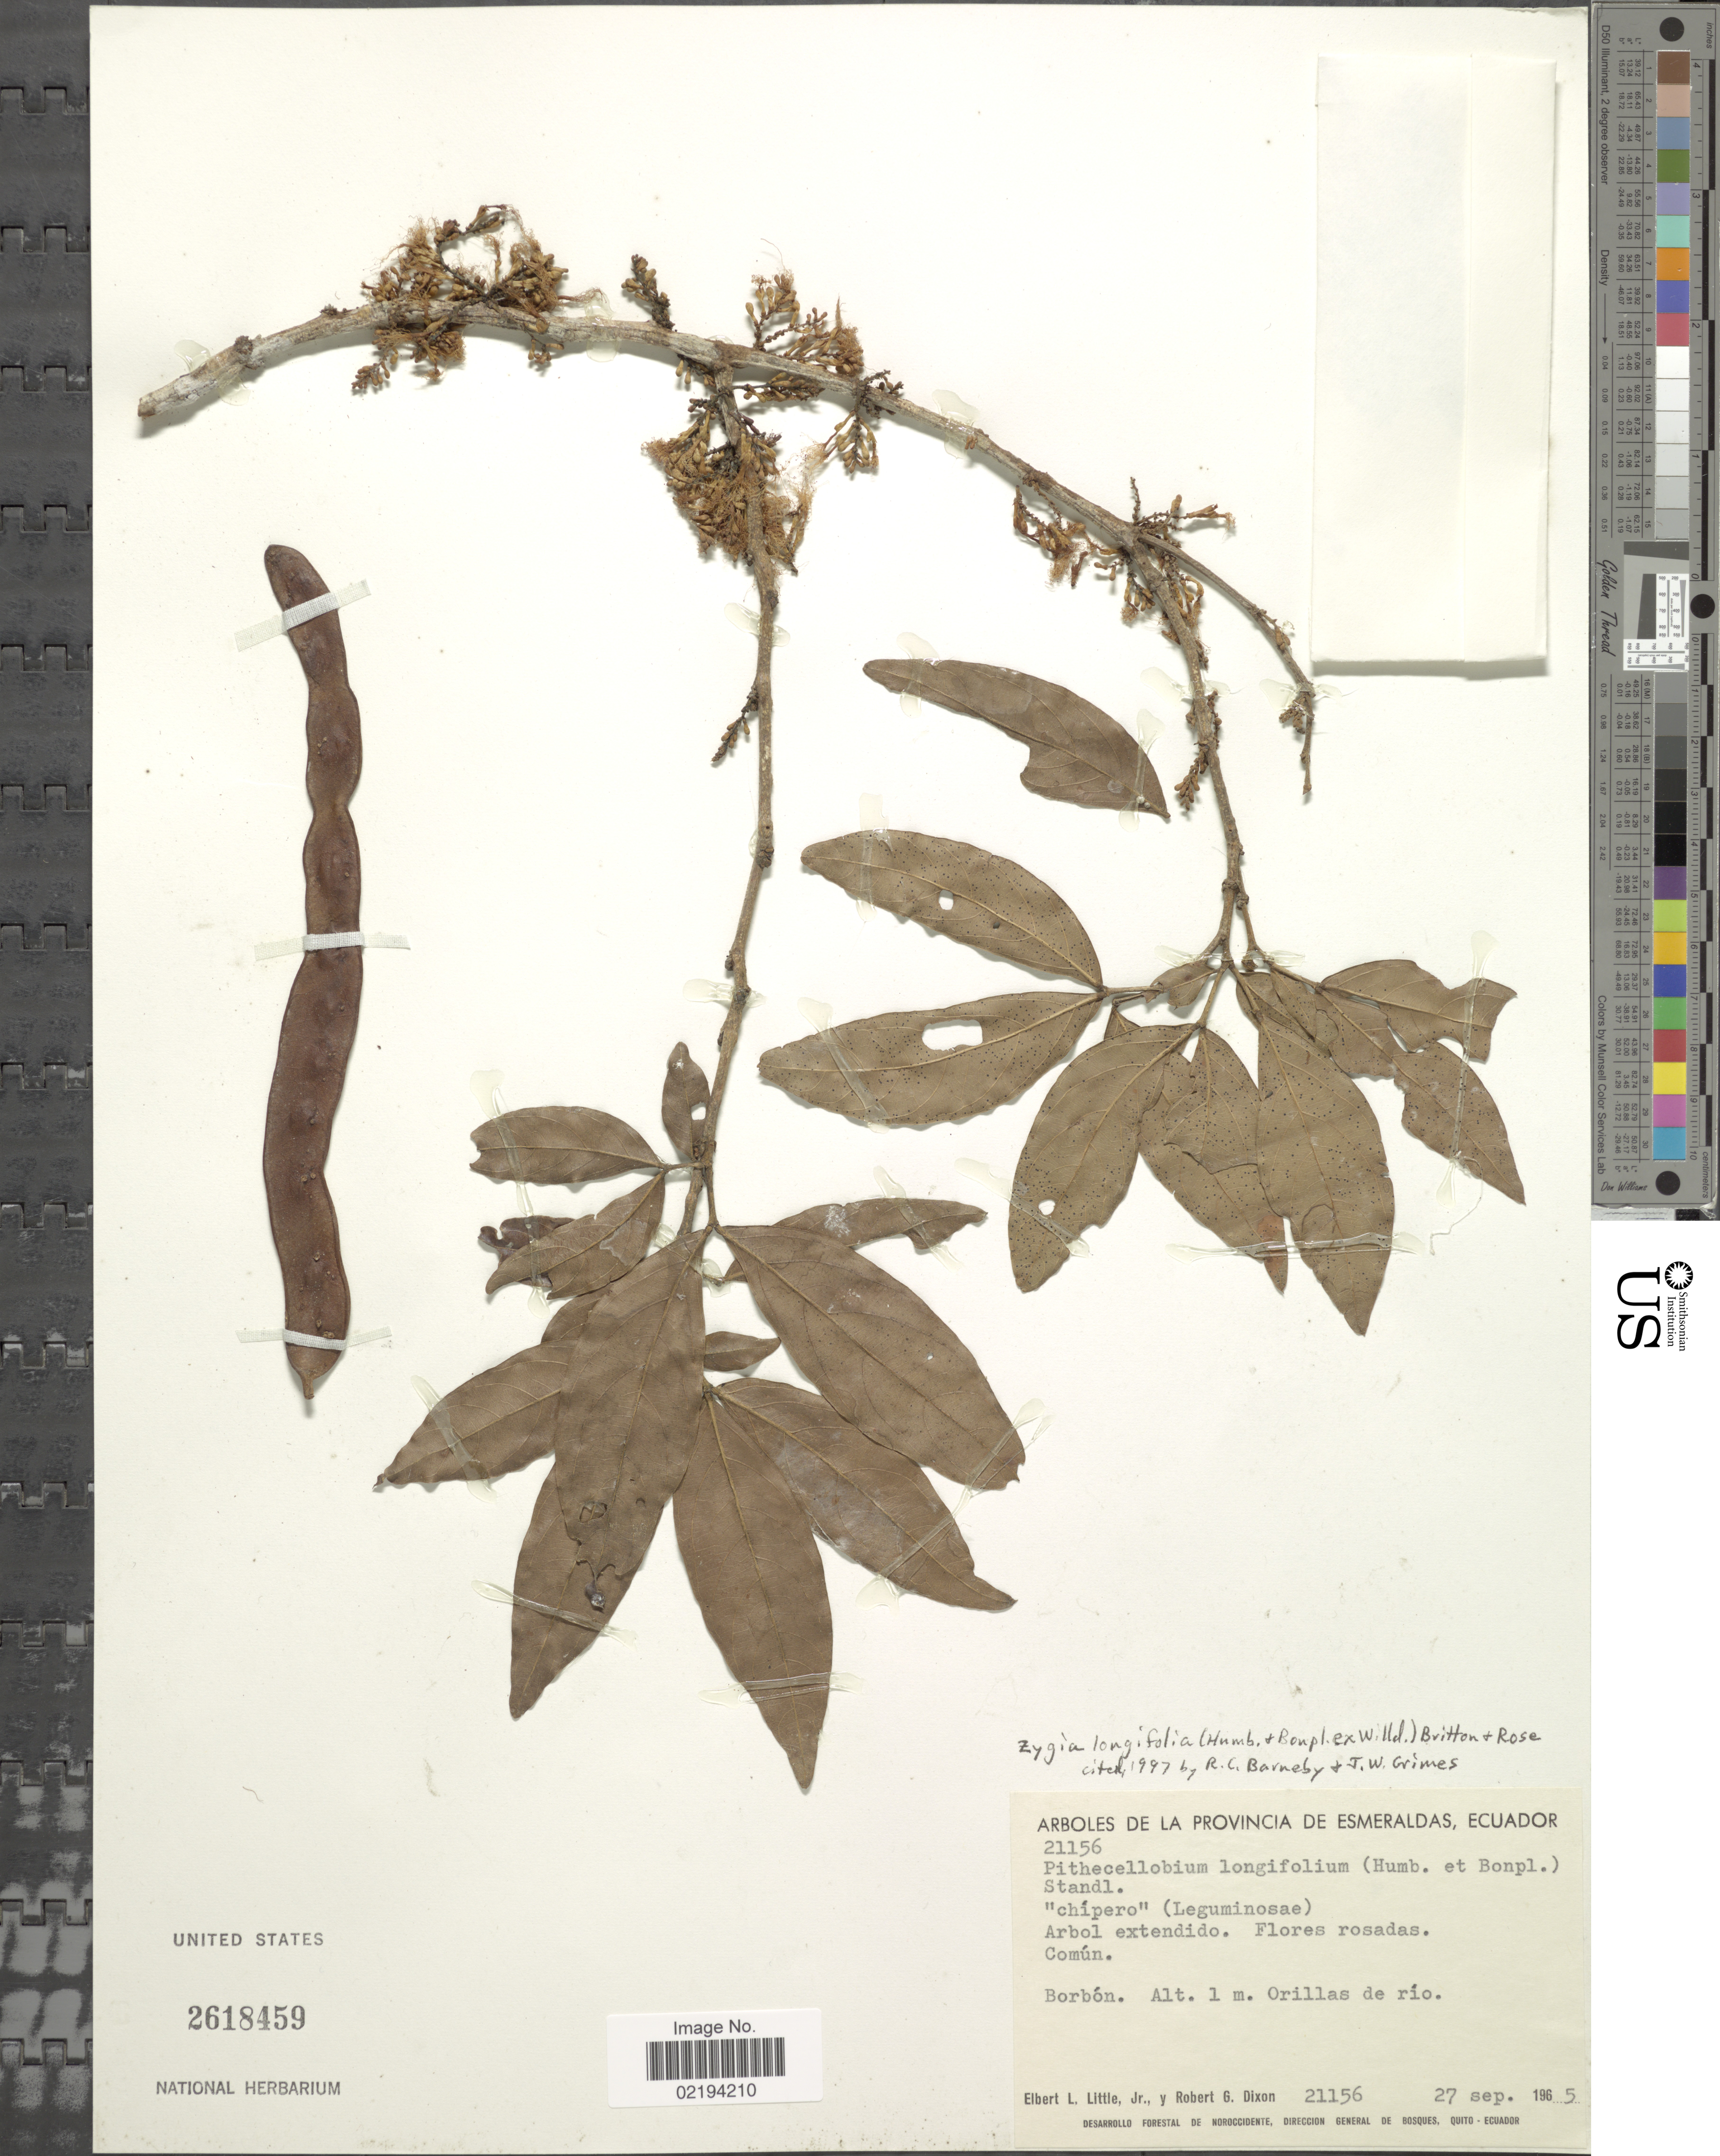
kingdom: Plantae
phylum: Tracheophyta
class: Magnoliopsida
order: Fabales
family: Fabaceae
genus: Zygia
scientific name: Zygia longifolia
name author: (Willd.) Britton & Rose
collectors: E. L. Little & R. G. Dixon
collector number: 21156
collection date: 1965-09-27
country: Ecuador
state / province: Esmeraldas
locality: Flores rosadas, Comun, Borbon, orillas de rio.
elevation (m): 1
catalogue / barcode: US 2618459